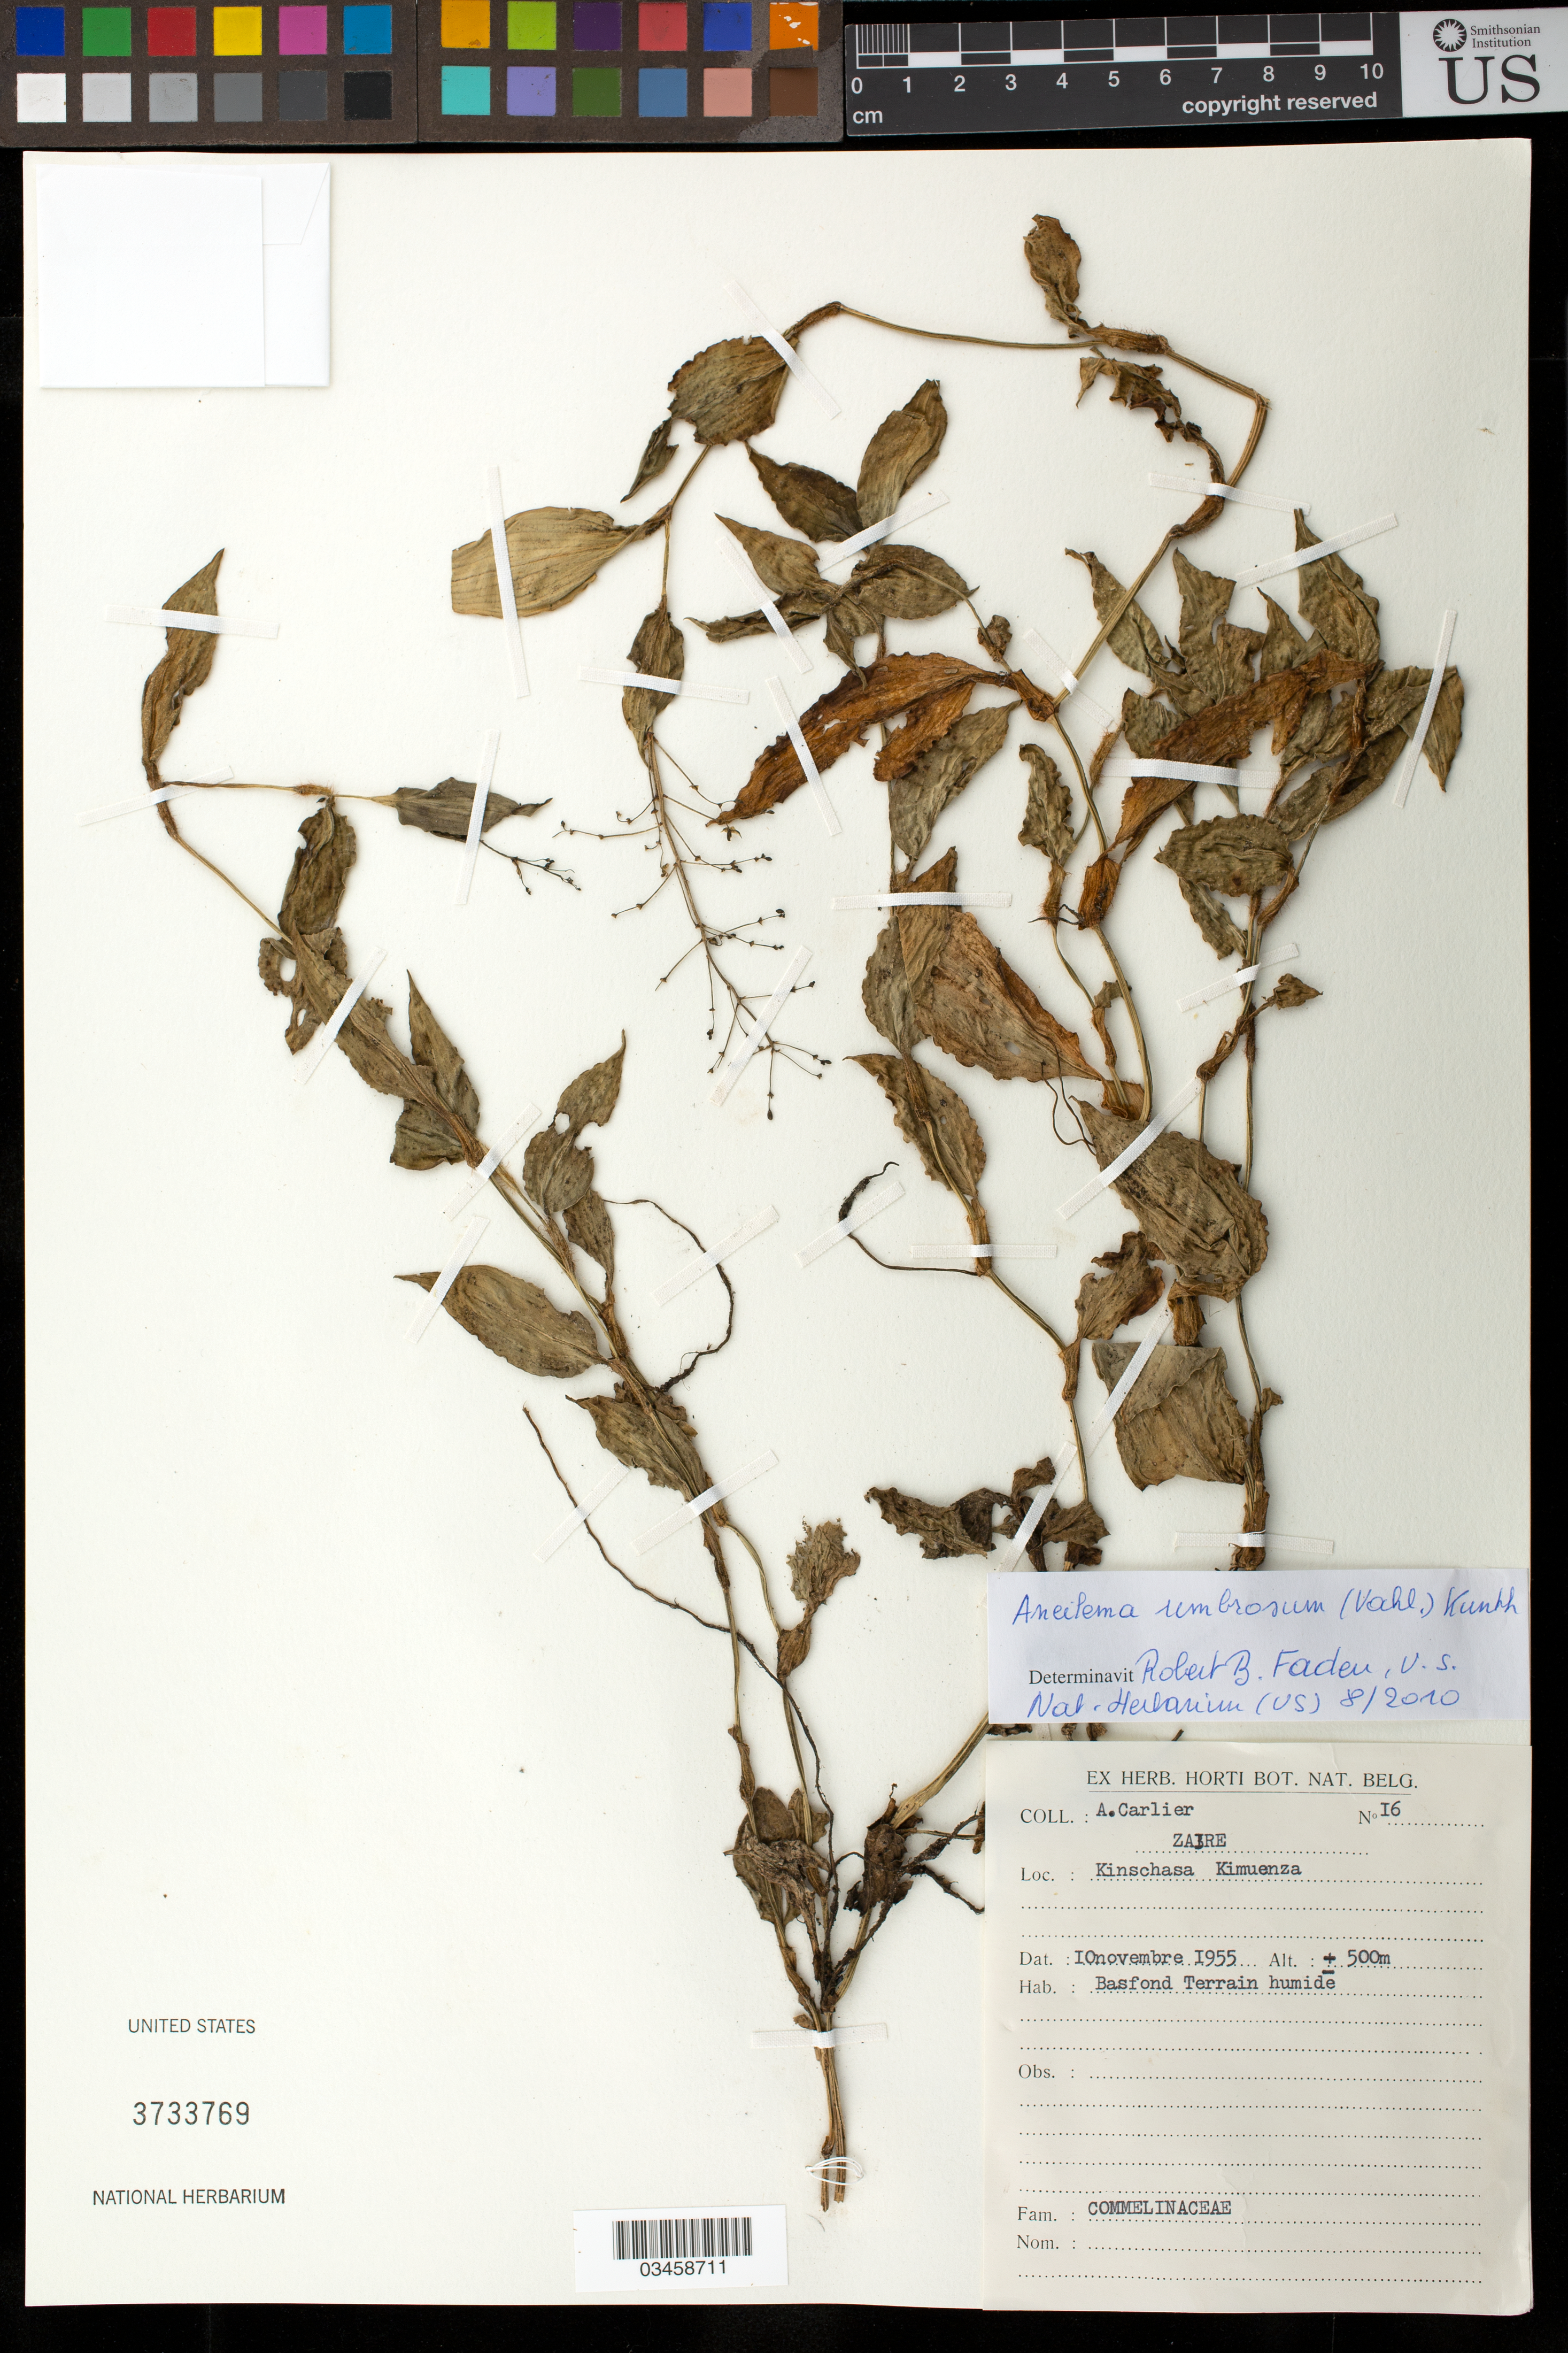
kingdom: Plantae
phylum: Tracheophyta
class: Liliopsida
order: Commelinales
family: Commelinaceae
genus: Aneilema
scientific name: Aneilema umbrosum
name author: (Vahl) Kunth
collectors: A. Carlier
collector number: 16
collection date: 1955-11-10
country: Congo, Democratic Republic of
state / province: Kinshasa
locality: Kimuenza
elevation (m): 500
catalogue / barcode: US 3733769